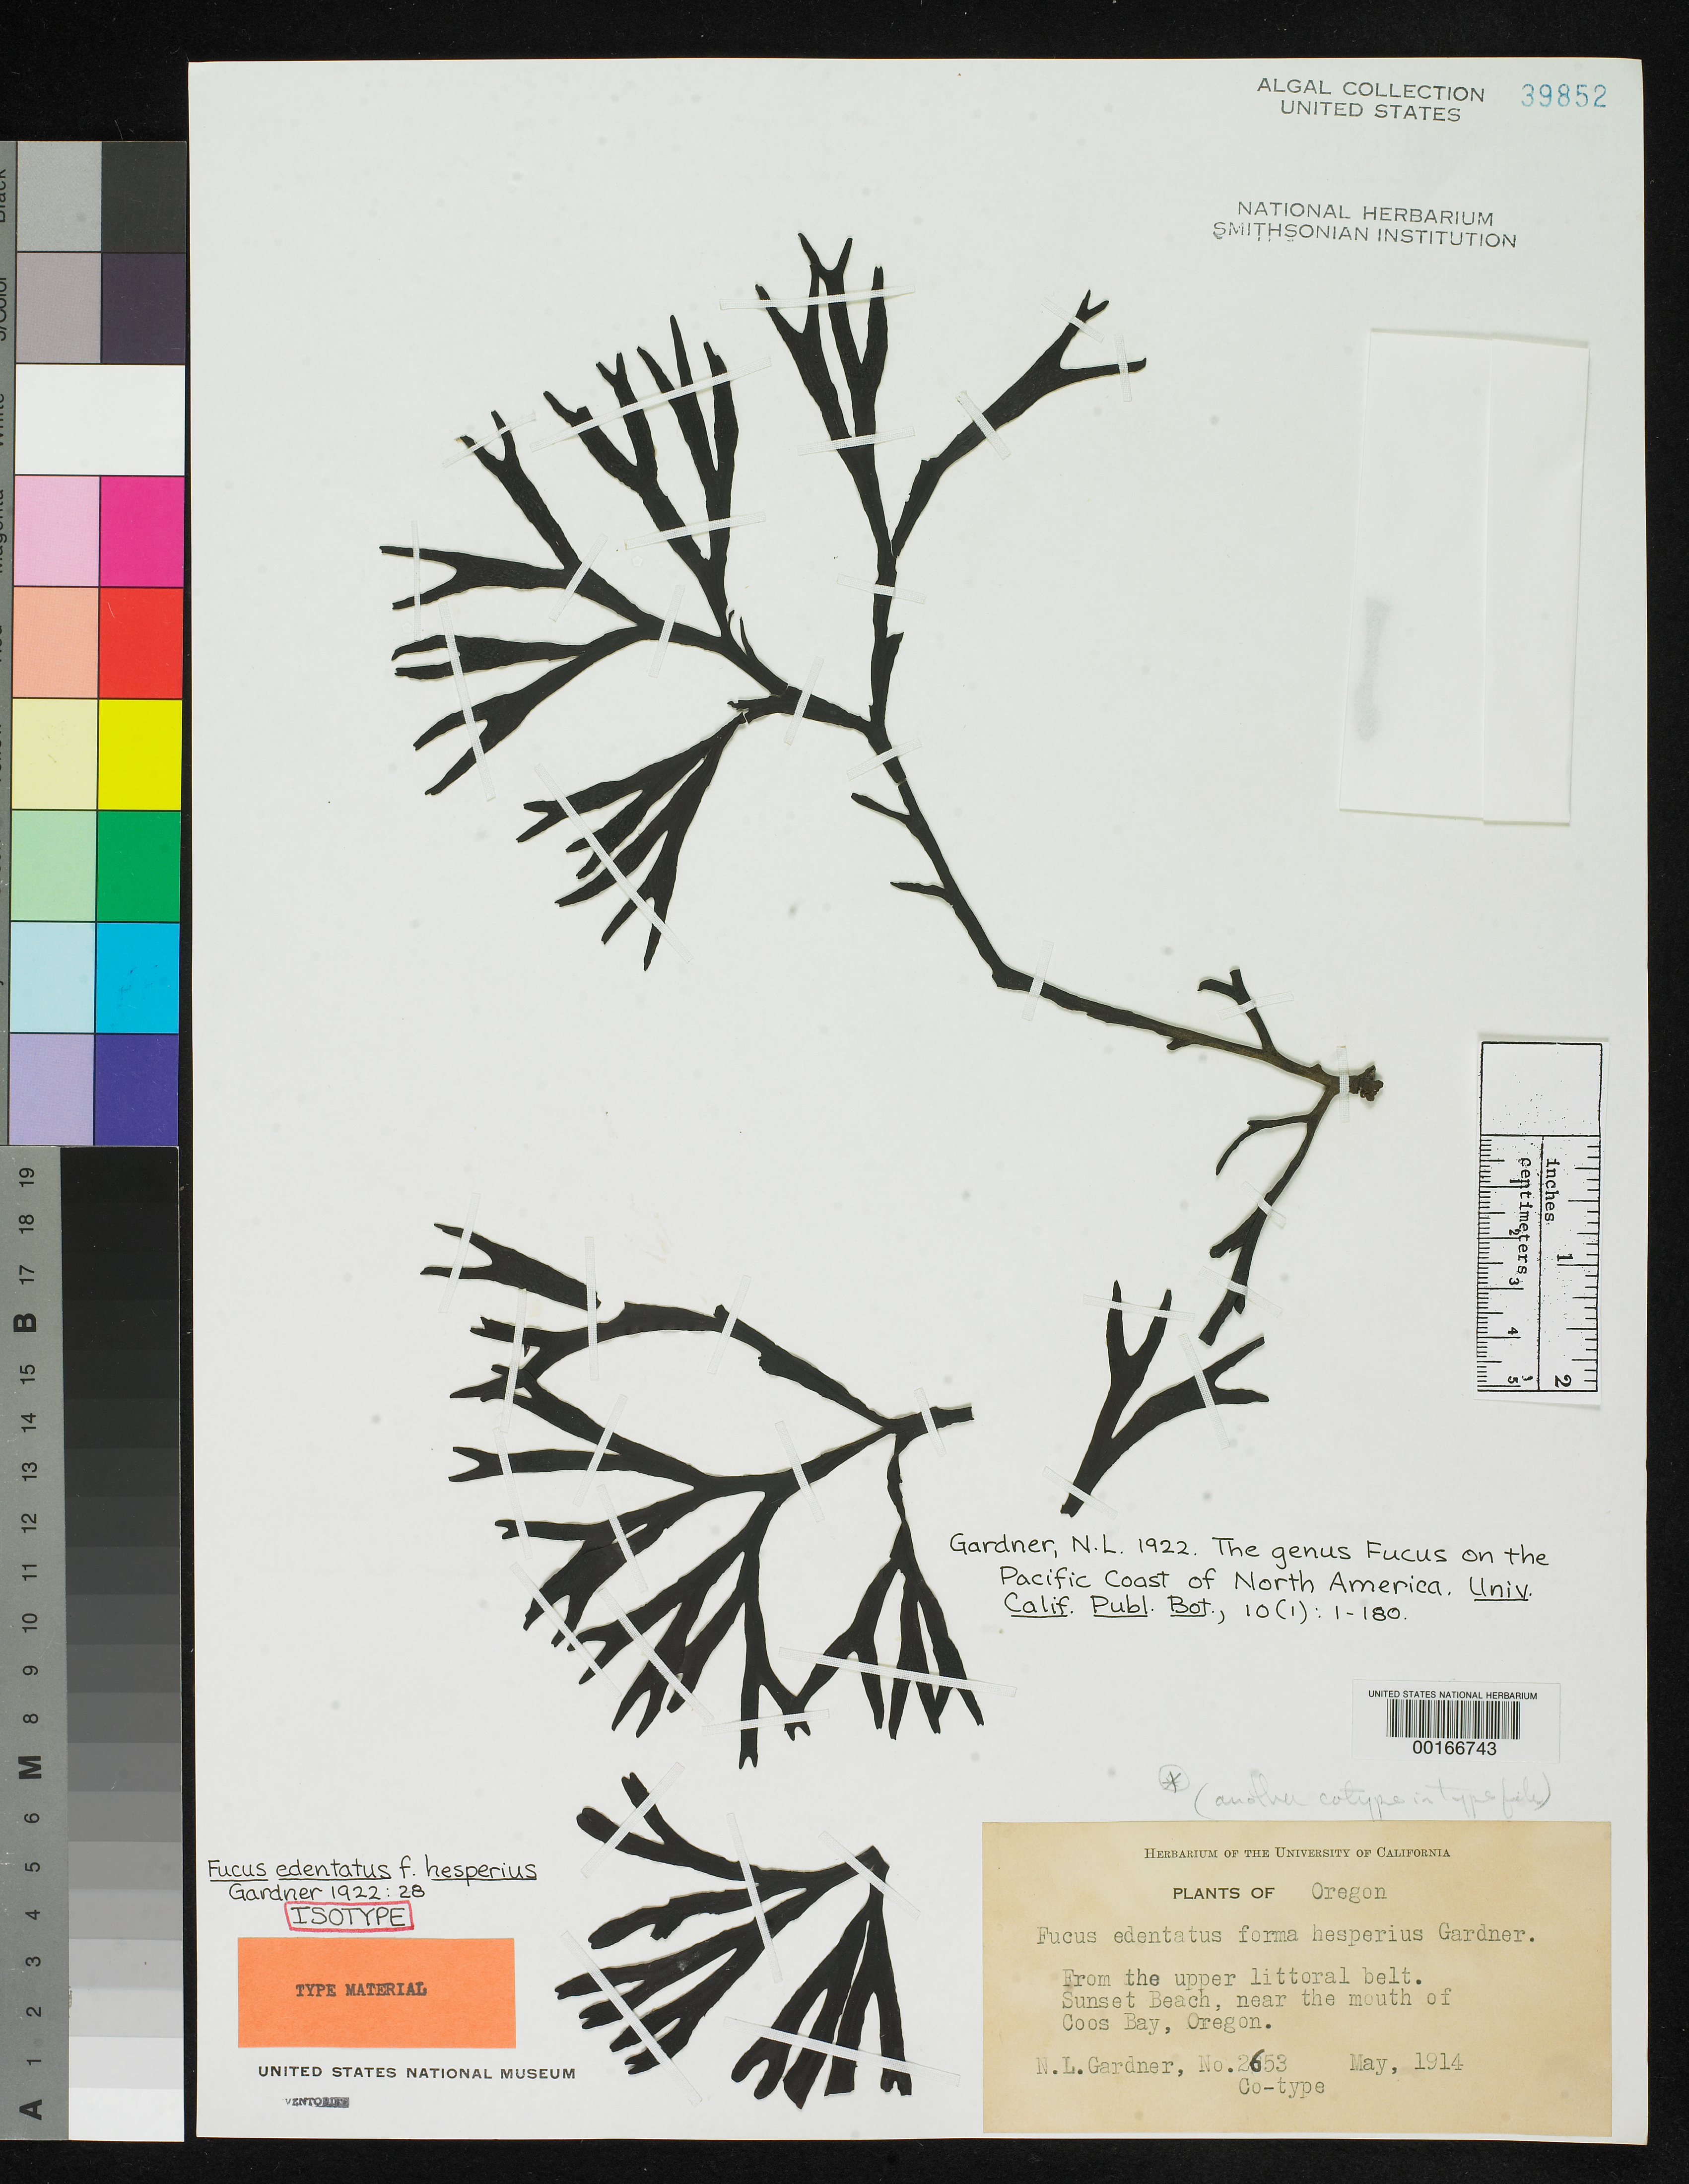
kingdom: Chromista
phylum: Ochrophyta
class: Phaeophyceae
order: Fucales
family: Fucaceae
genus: Fucus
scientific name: Fucus edentatus f. hesperius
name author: N.L. Gardner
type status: Isotype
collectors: N. Gardner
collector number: NLG 2653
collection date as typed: May 1914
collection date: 1914-05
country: United States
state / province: Oregon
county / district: Coos County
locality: Sunset Beach, near Coos Bay mouth.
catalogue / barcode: US 39852